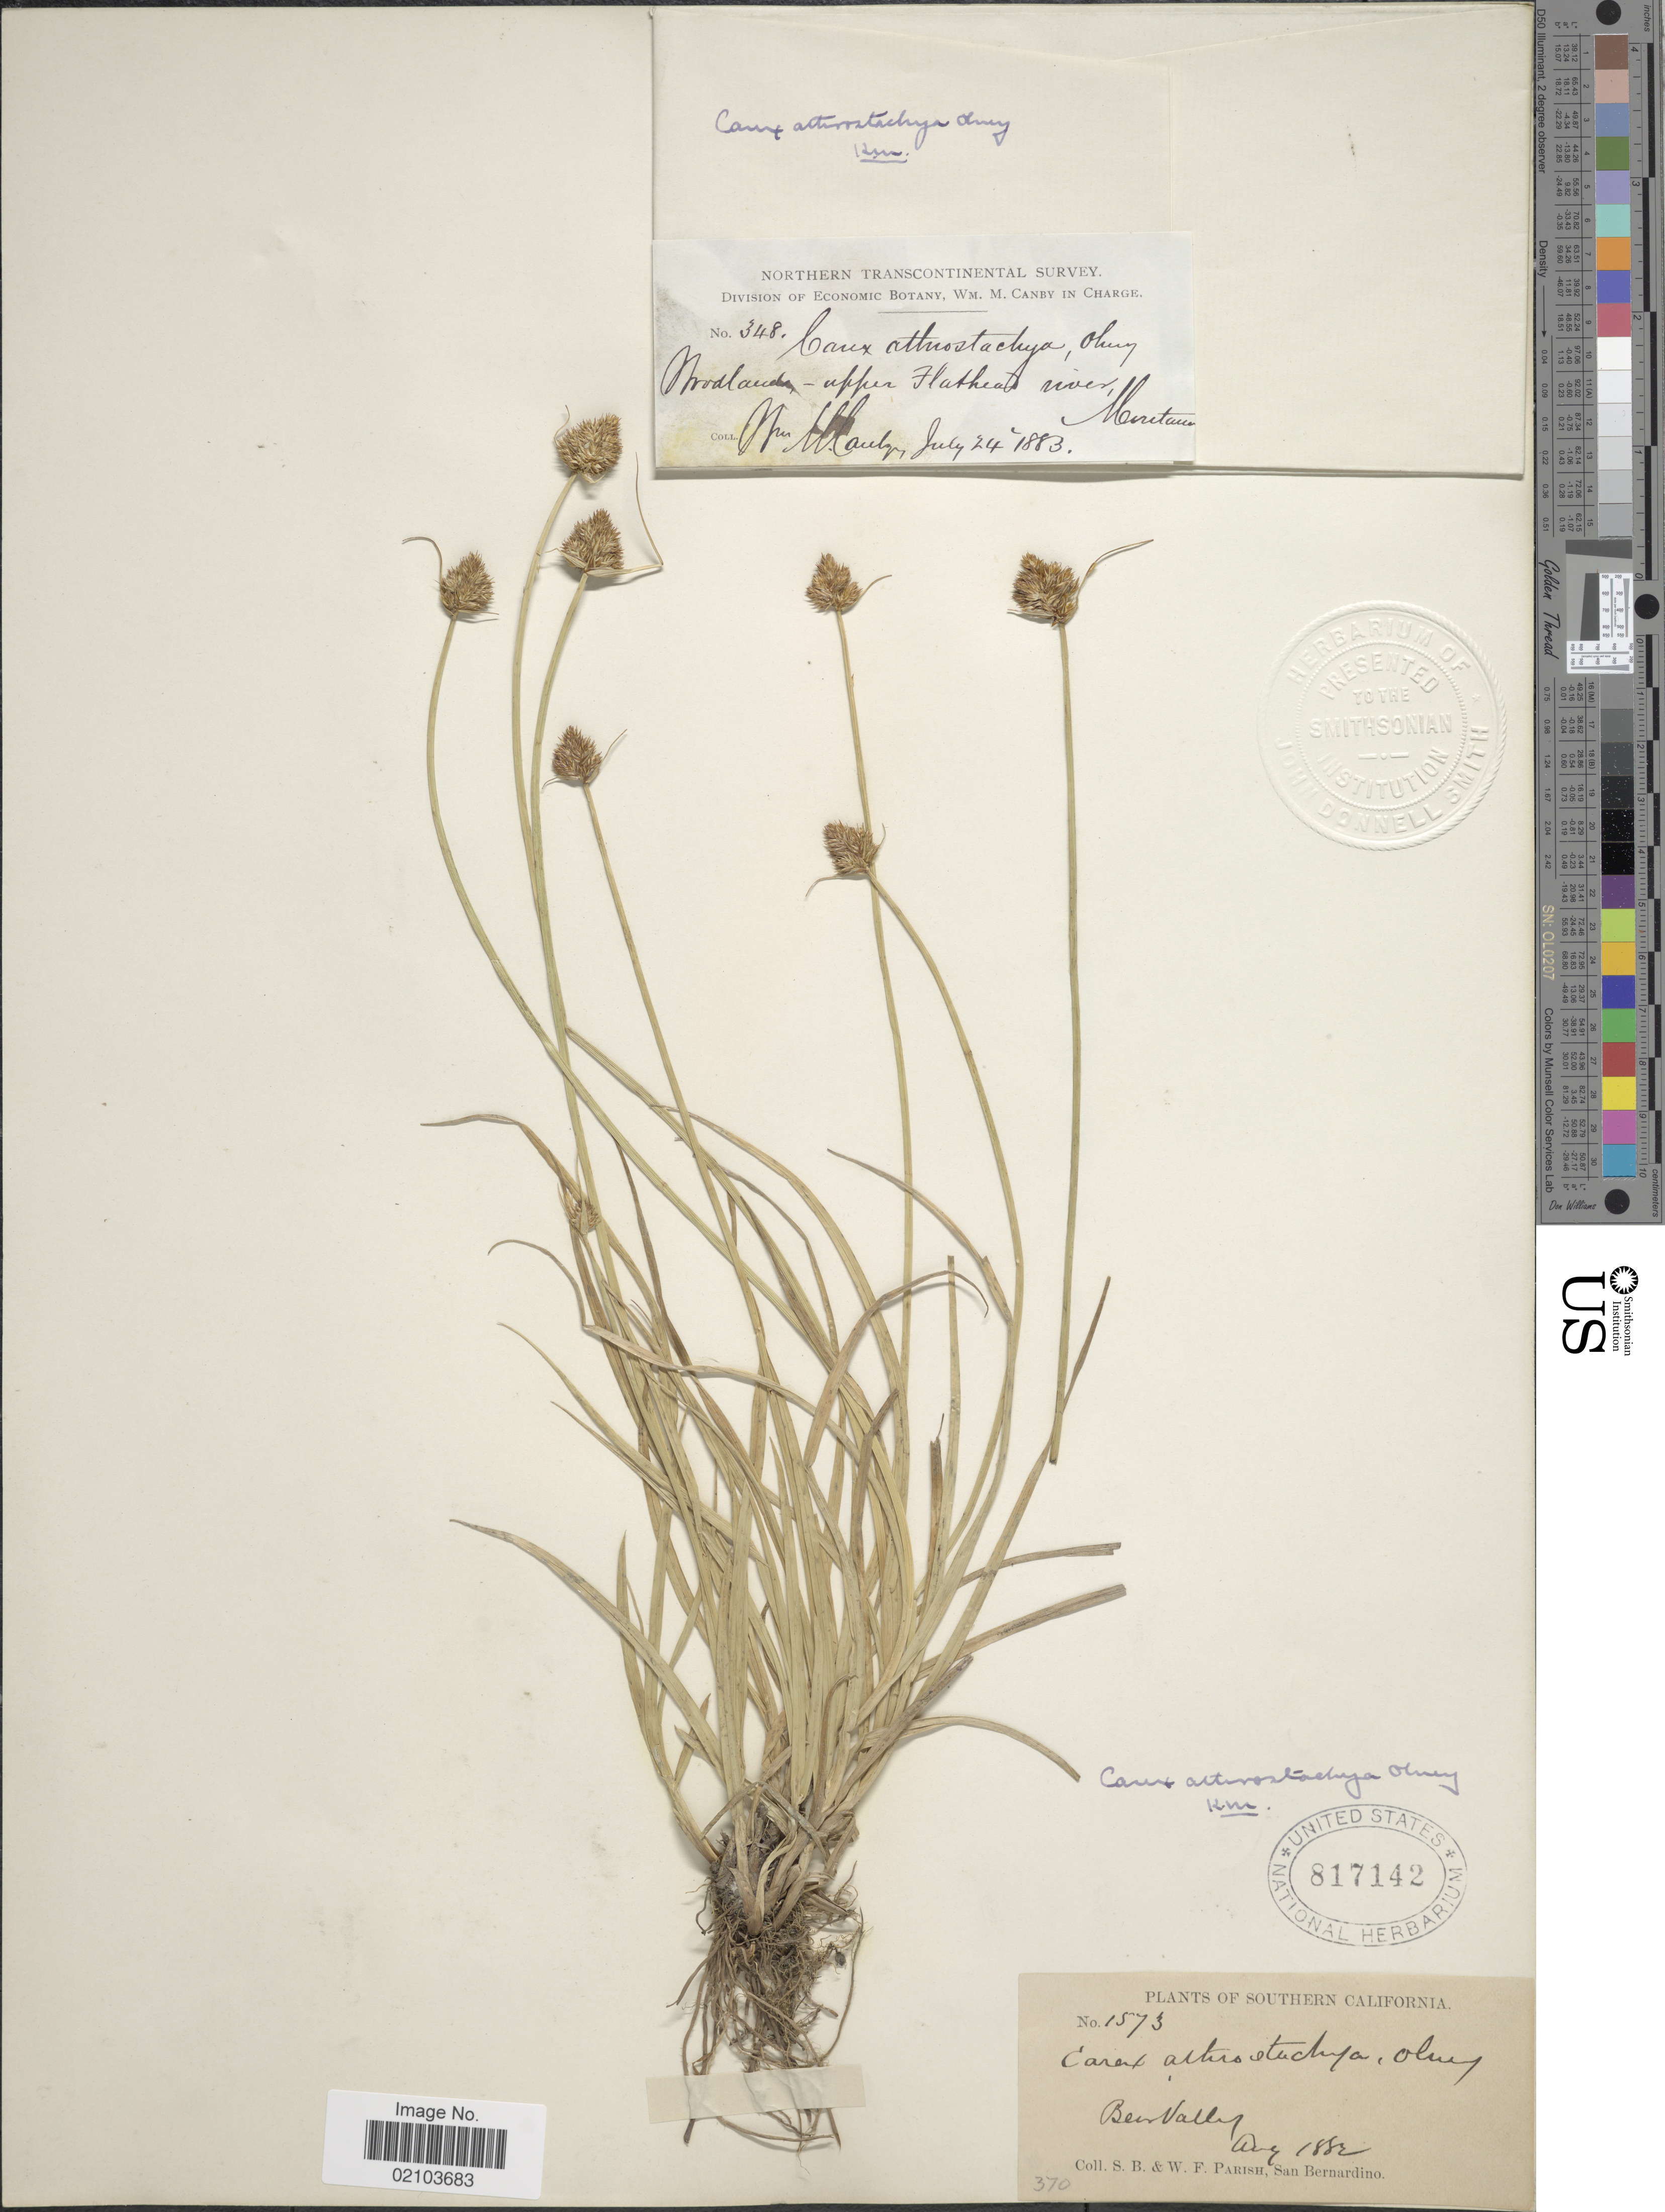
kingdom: Plantae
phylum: Tracheophyta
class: Liliopsida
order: Poales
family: Cyperaceae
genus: Carex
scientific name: Carex athrostachya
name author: Olney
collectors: S. B. Parish & W. F. Parish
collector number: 1573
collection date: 1882-08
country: United States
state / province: California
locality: Southern California. Beer Valley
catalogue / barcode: US 817142